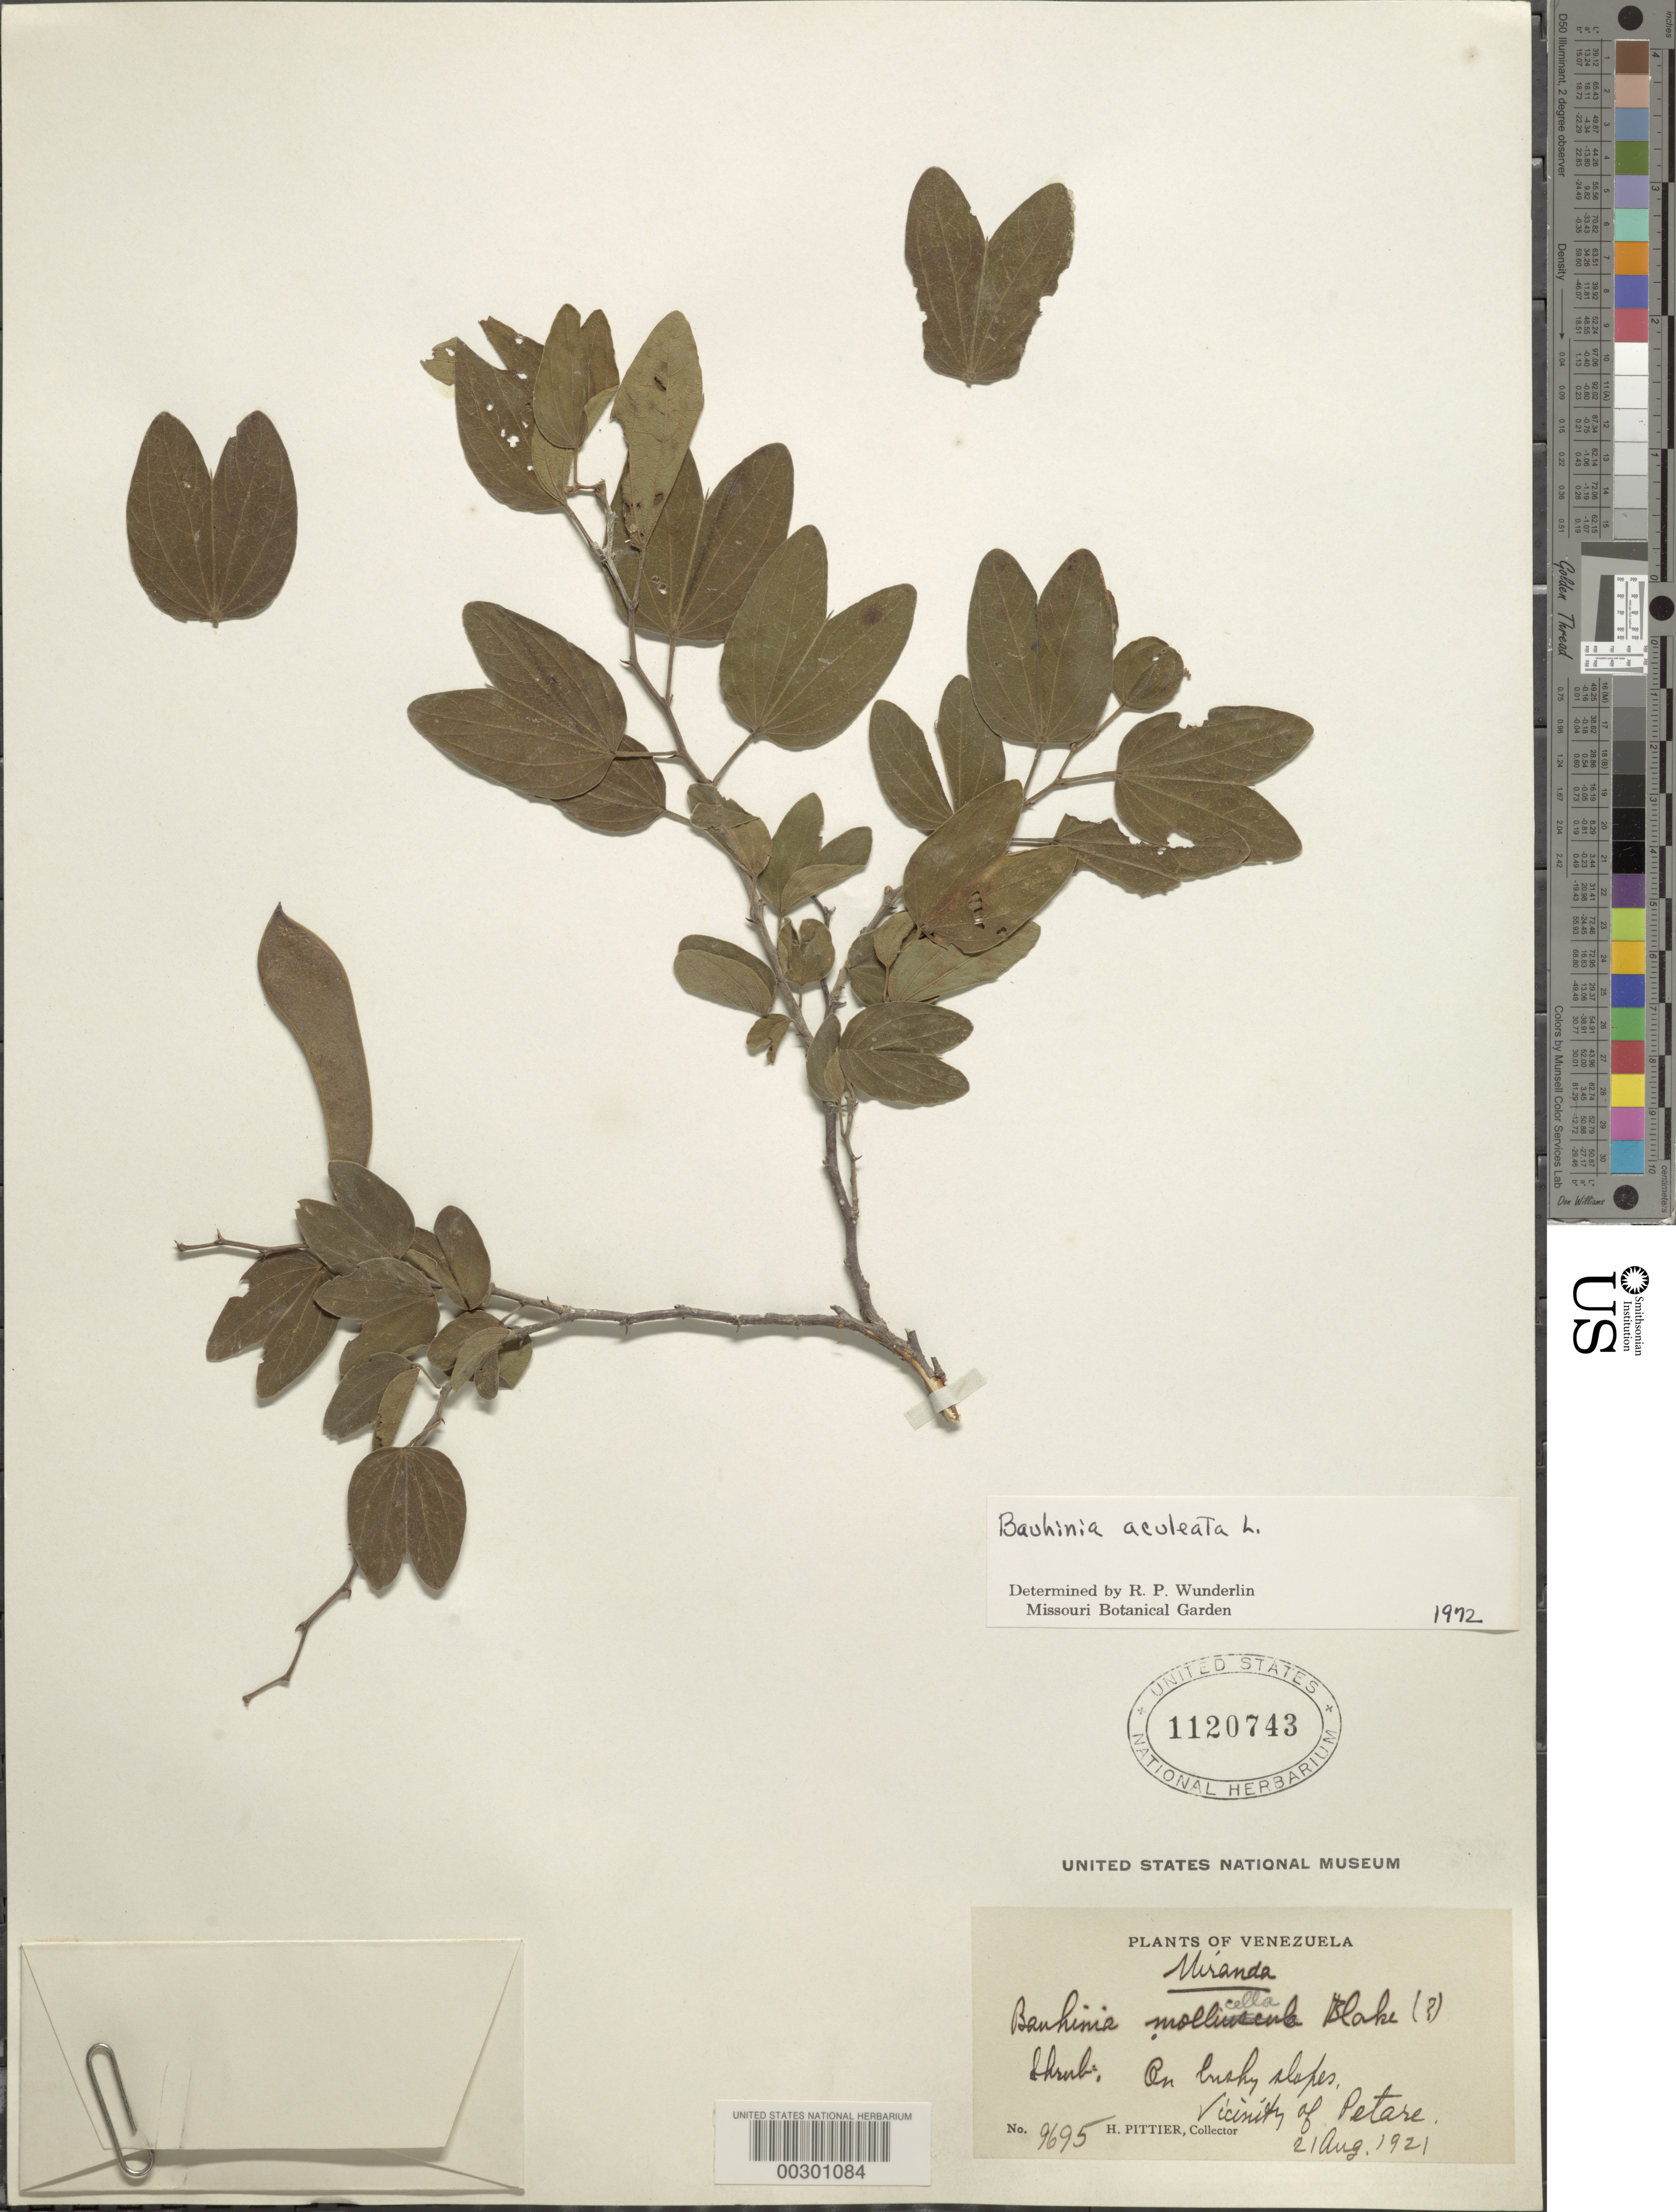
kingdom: Plantae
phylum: Tracheophyta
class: Magnoliopsida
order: Fabales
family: Fabaceae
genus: Bauhinia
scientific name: Bauhinia aculeata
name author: L.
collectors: H. F. Pittier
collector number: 9695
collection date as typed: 21 Aug 1921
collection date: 1921-08-21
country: Venezuela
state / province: Miranda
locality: Petare and vicinity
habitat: On bushy slopes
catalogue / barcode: US 1120743